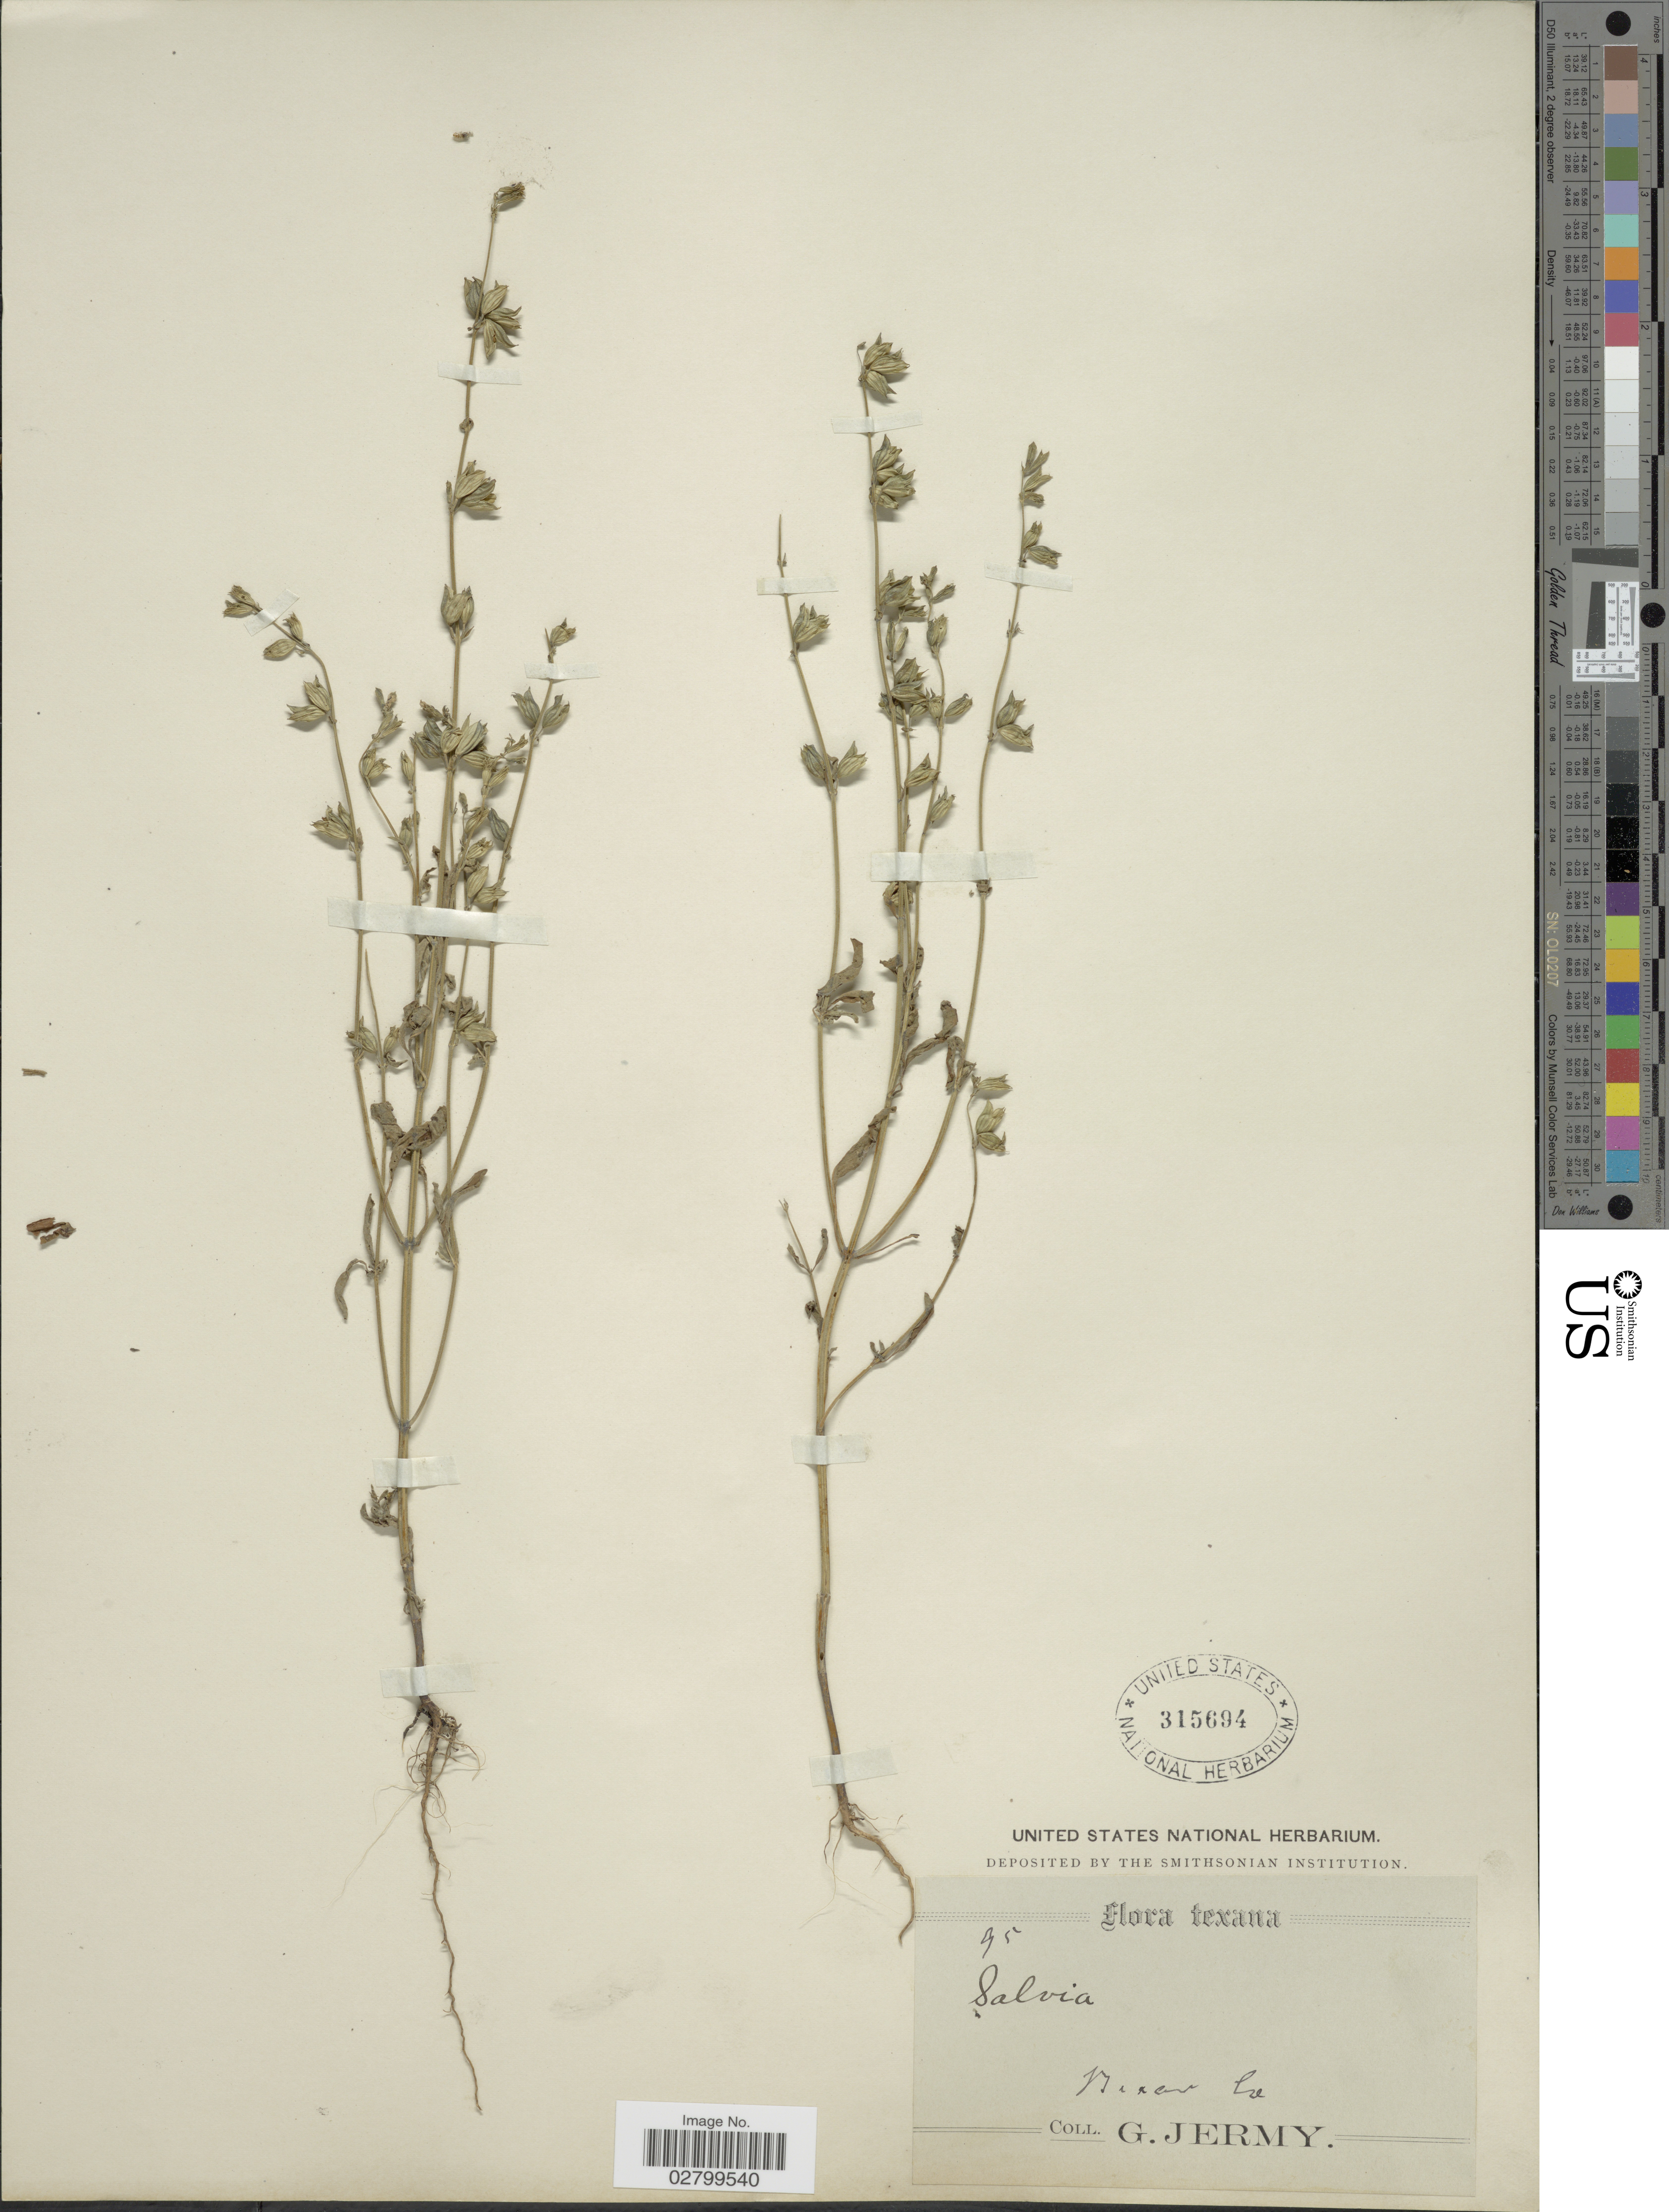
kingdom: Plantae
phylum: Tracheophyta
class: Magnoliopsida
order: Lamiales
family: Lamiaceae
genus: Salvia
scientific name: Salvia lanceolata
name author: Brouss.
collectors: G. Jermy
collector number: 95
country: United States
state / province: Texas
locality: Bexar Co.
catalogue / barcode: US 315694